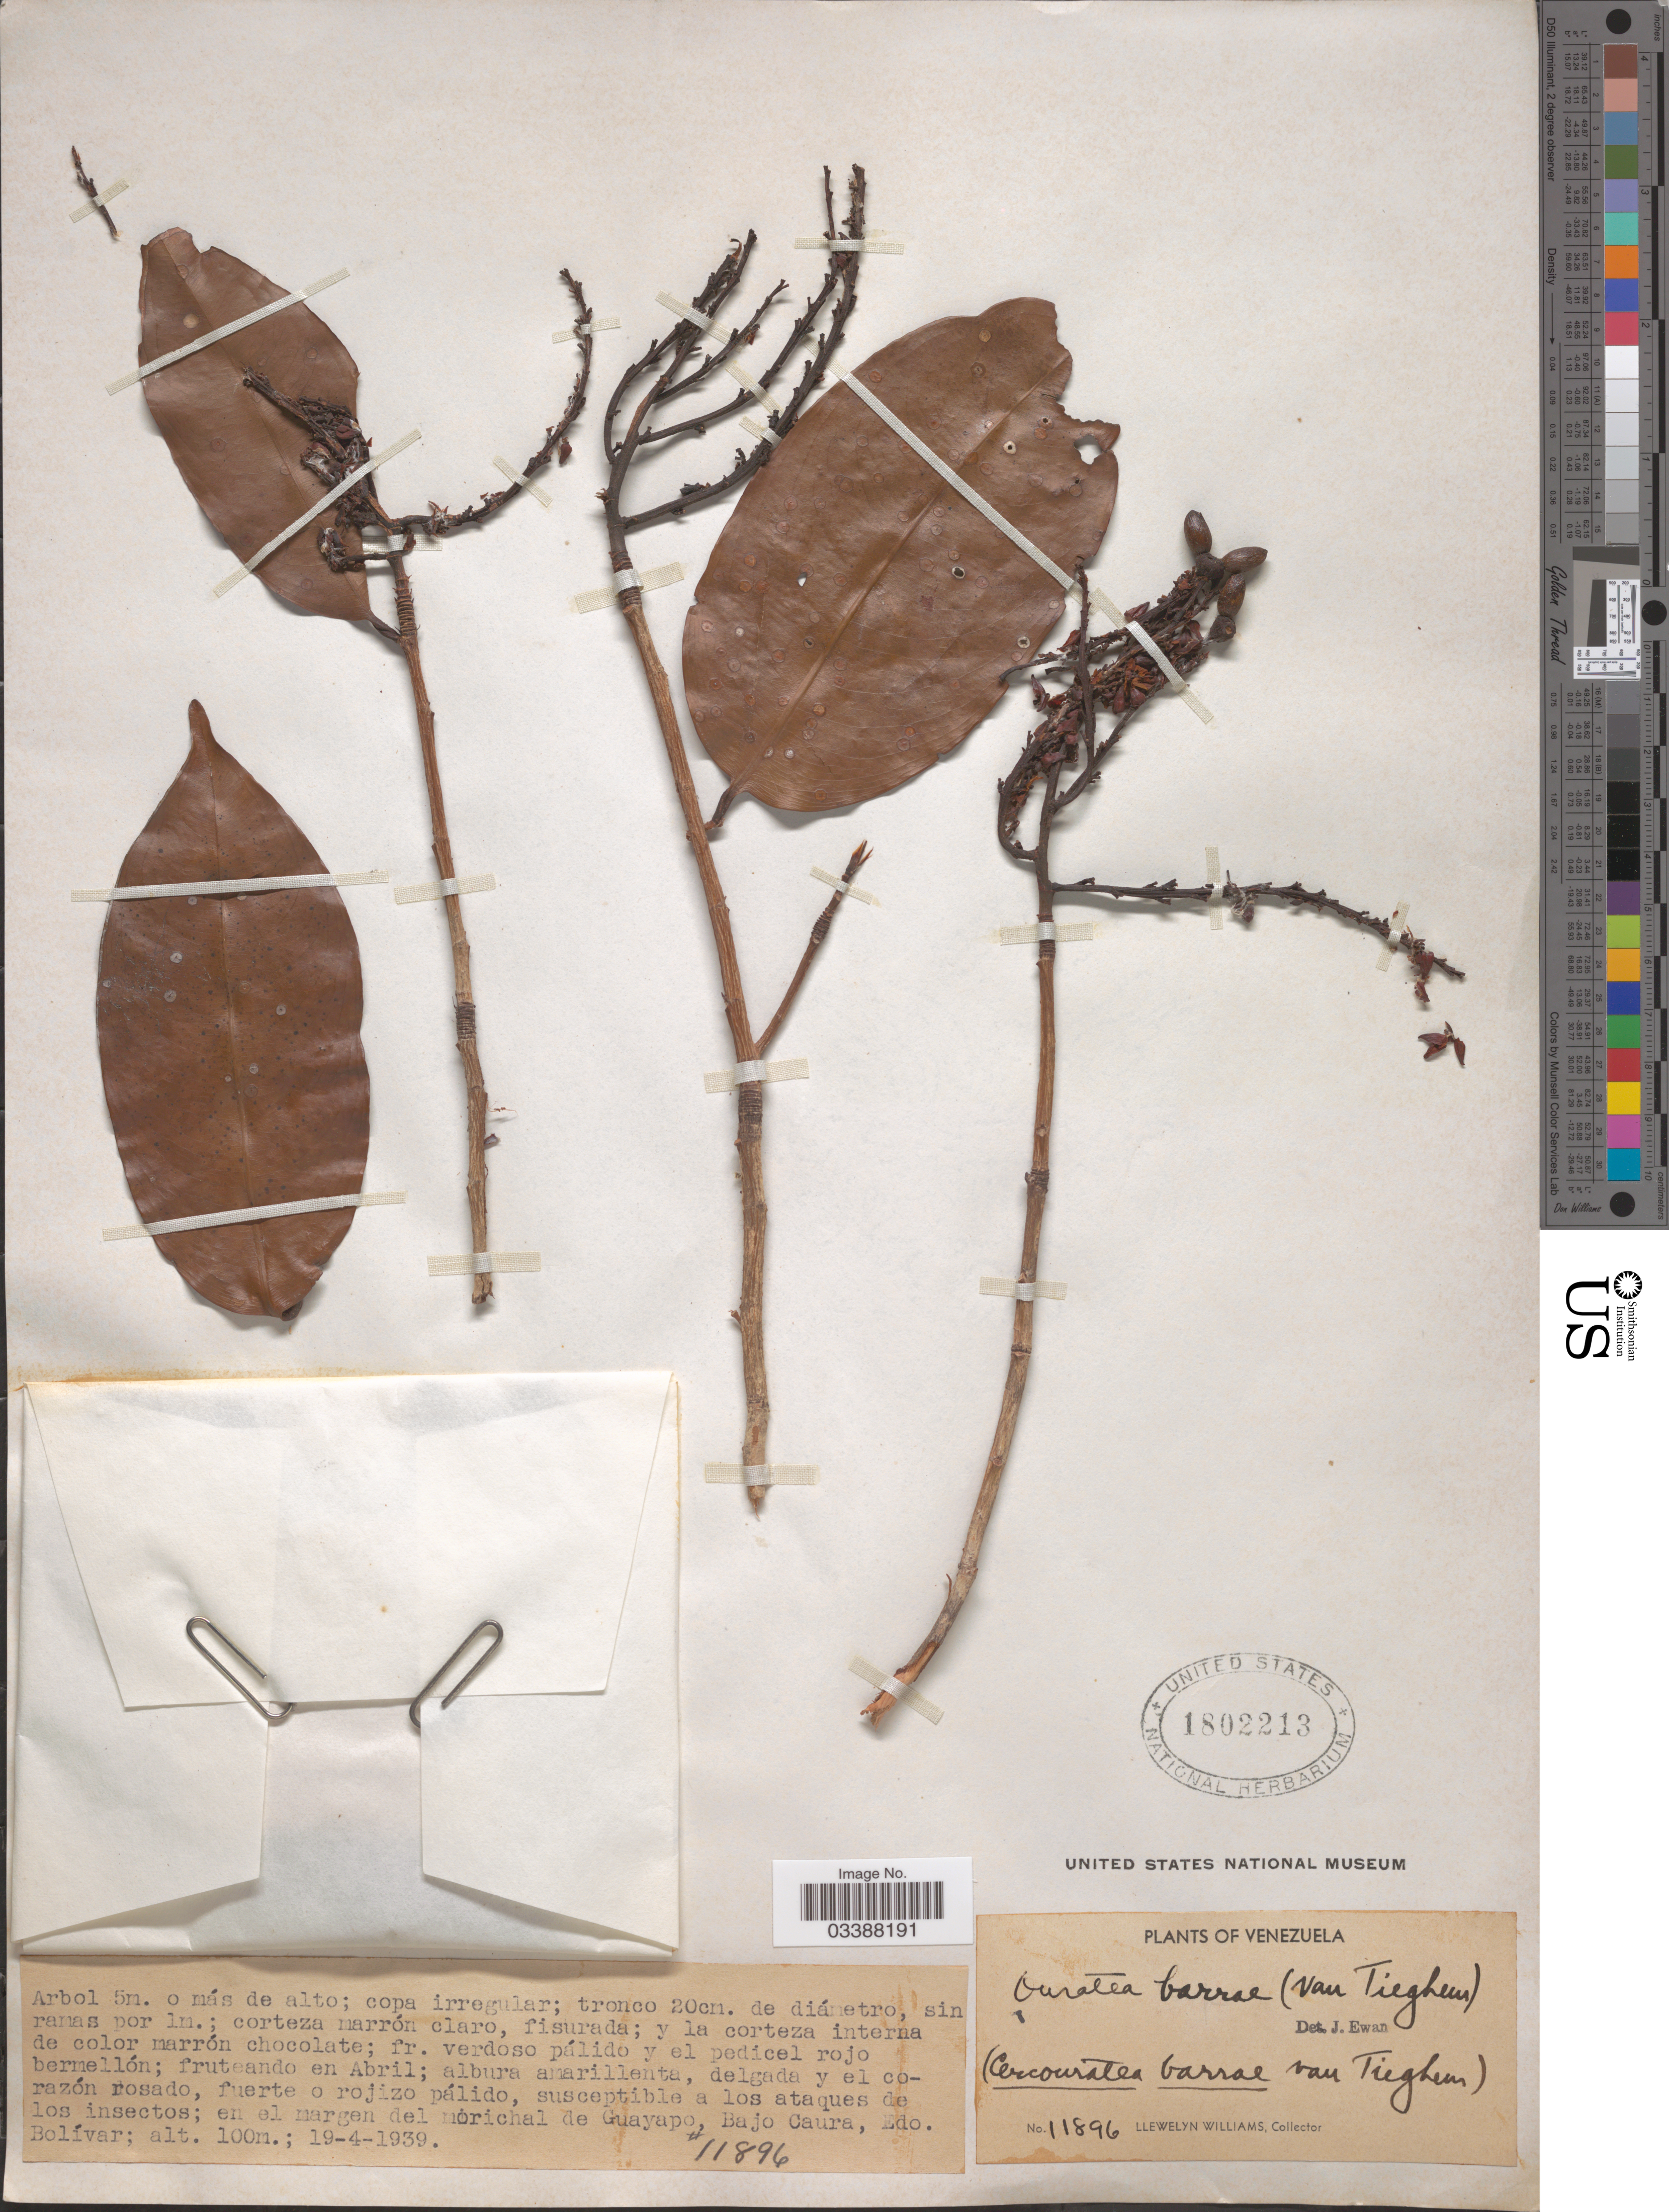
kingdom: Plantae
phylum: Tracheophyta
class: Magnoliopsida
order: Malpighiales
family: Ochnaceae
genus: Ouratea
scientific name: Ouratea barrae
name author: Tiegh.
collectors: Ll. Williams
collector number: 11896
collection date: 1939-04-19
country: Venezuela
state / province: Bolivar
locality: En el margen del morichal de Guayapo, Bajo Caura.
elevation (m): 100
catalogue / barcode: US 1802213